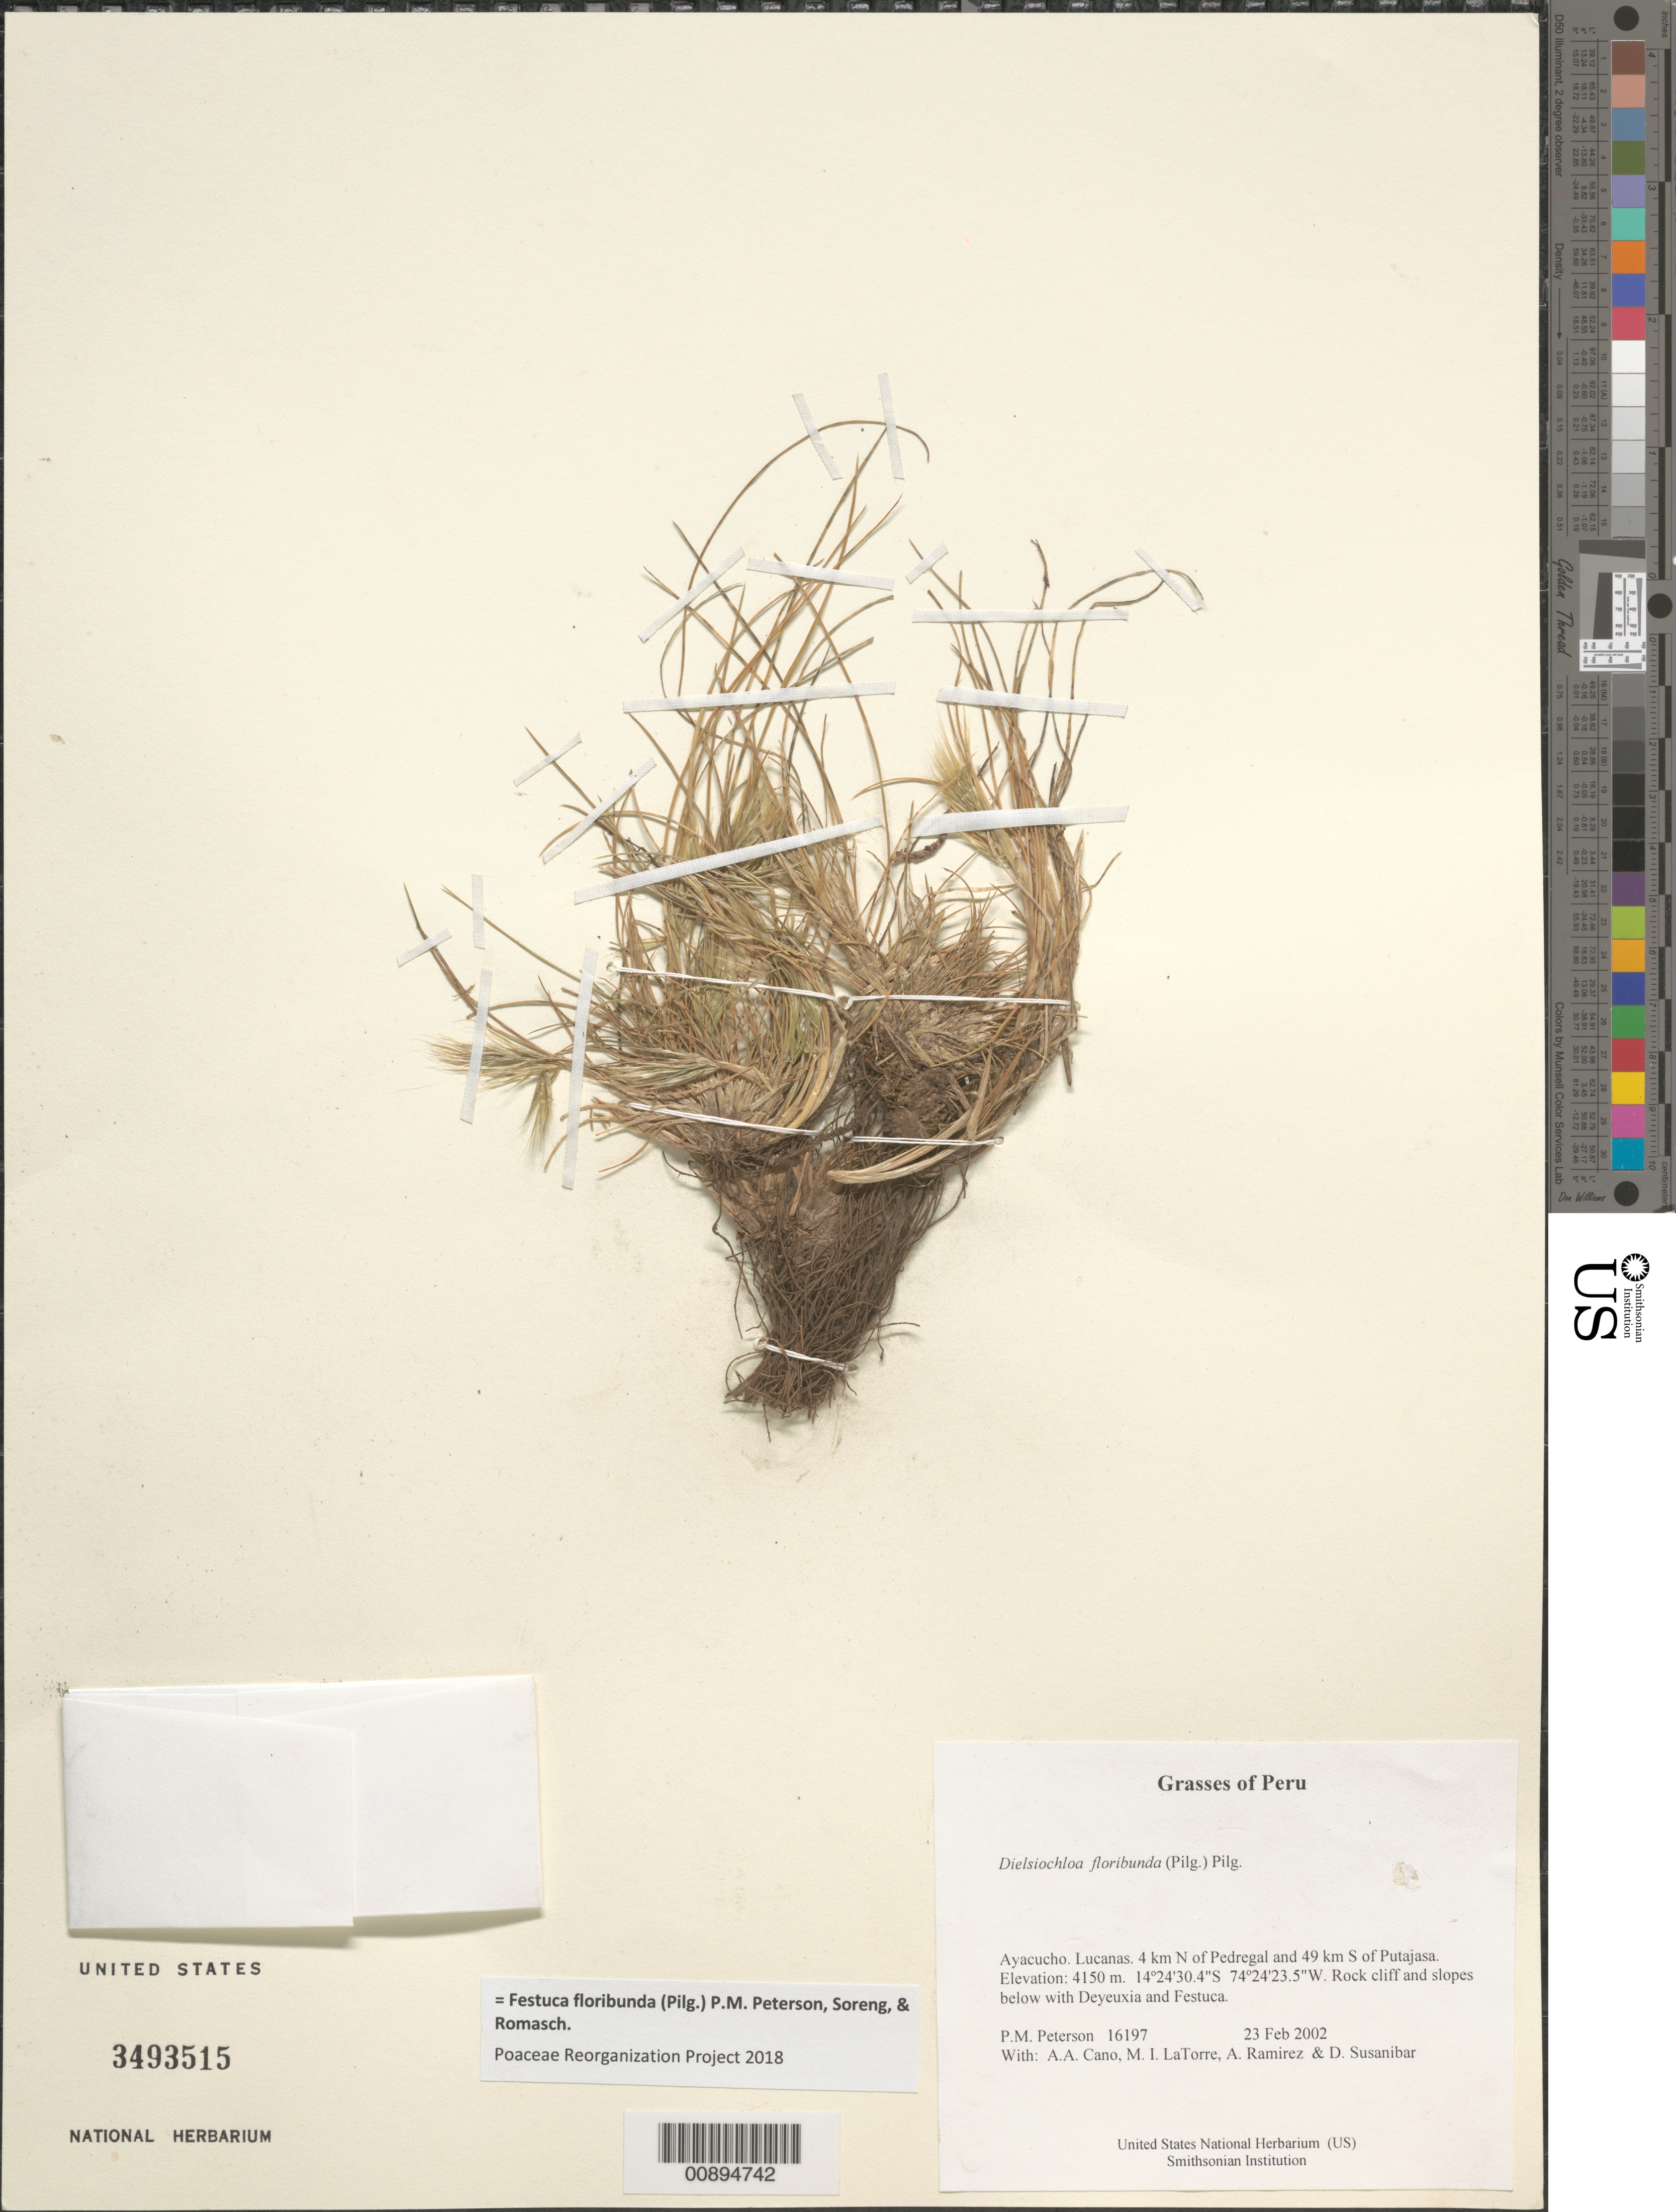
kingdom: Plantae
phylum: Tracheophyta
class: Liliopsida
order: Poales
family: Poaceae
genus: Festuca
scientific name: Festuca floribunda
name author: (Pilg.) P.M. Peterson et al.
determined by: Poaceae Reorganization Project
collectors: P. M. Peterson, A. Cano, M. I. La Torre, A. Ramírez & D. Susanibar Cruz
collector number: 16197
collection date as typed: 23 Feb 2002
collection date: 2002-02-23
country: Peru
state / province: Ayacucho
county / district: Lucanas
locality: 4 km N of Pedregal and 49 km S of Putajasa.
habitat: Rock cliff and slopes below with Deyeuxia and Festuca.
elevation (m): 4150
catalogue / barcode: US 3493515